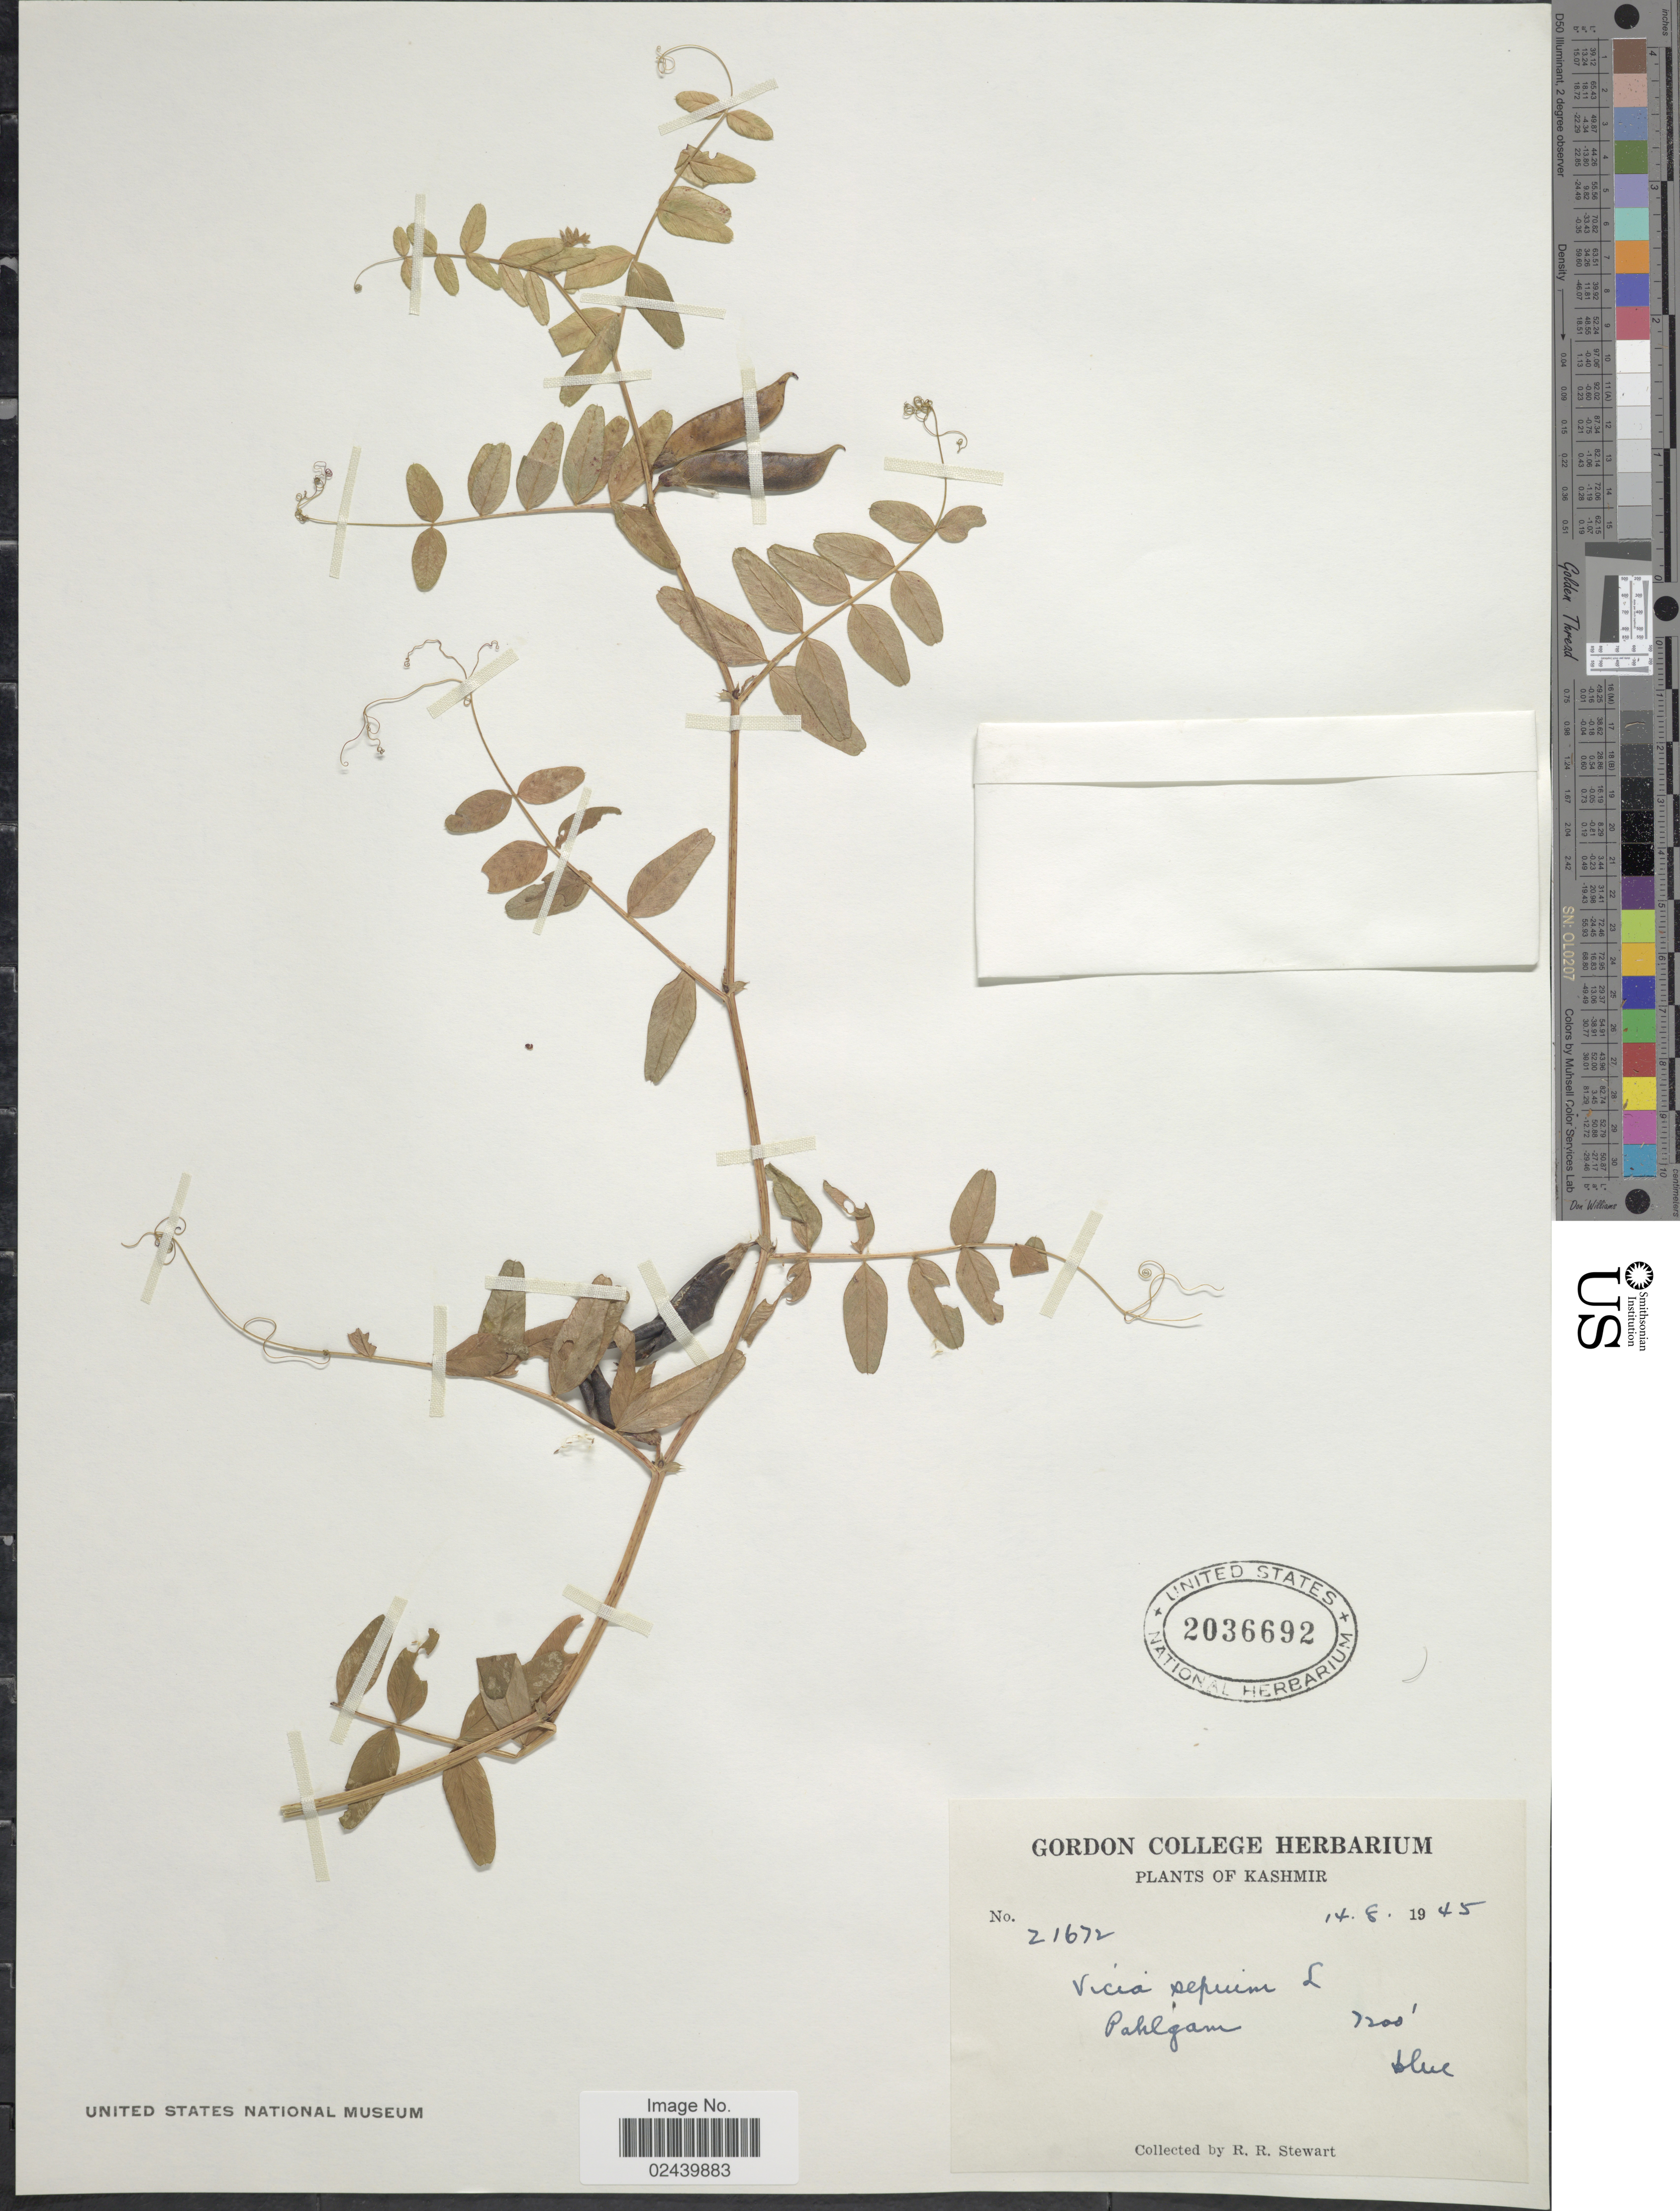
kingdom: Plantae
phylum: Tracheophyta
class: Magnoliopsida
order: Fabales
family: Fabaceae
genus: Vicia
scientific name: Vicia sepium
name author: L.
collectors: R. R. Stewart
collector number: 21672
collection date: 1945-08-14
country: India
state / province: Jammu and Kashmir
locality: Kashmir. Pahlgam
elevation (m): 2195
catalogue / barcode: US 2036692